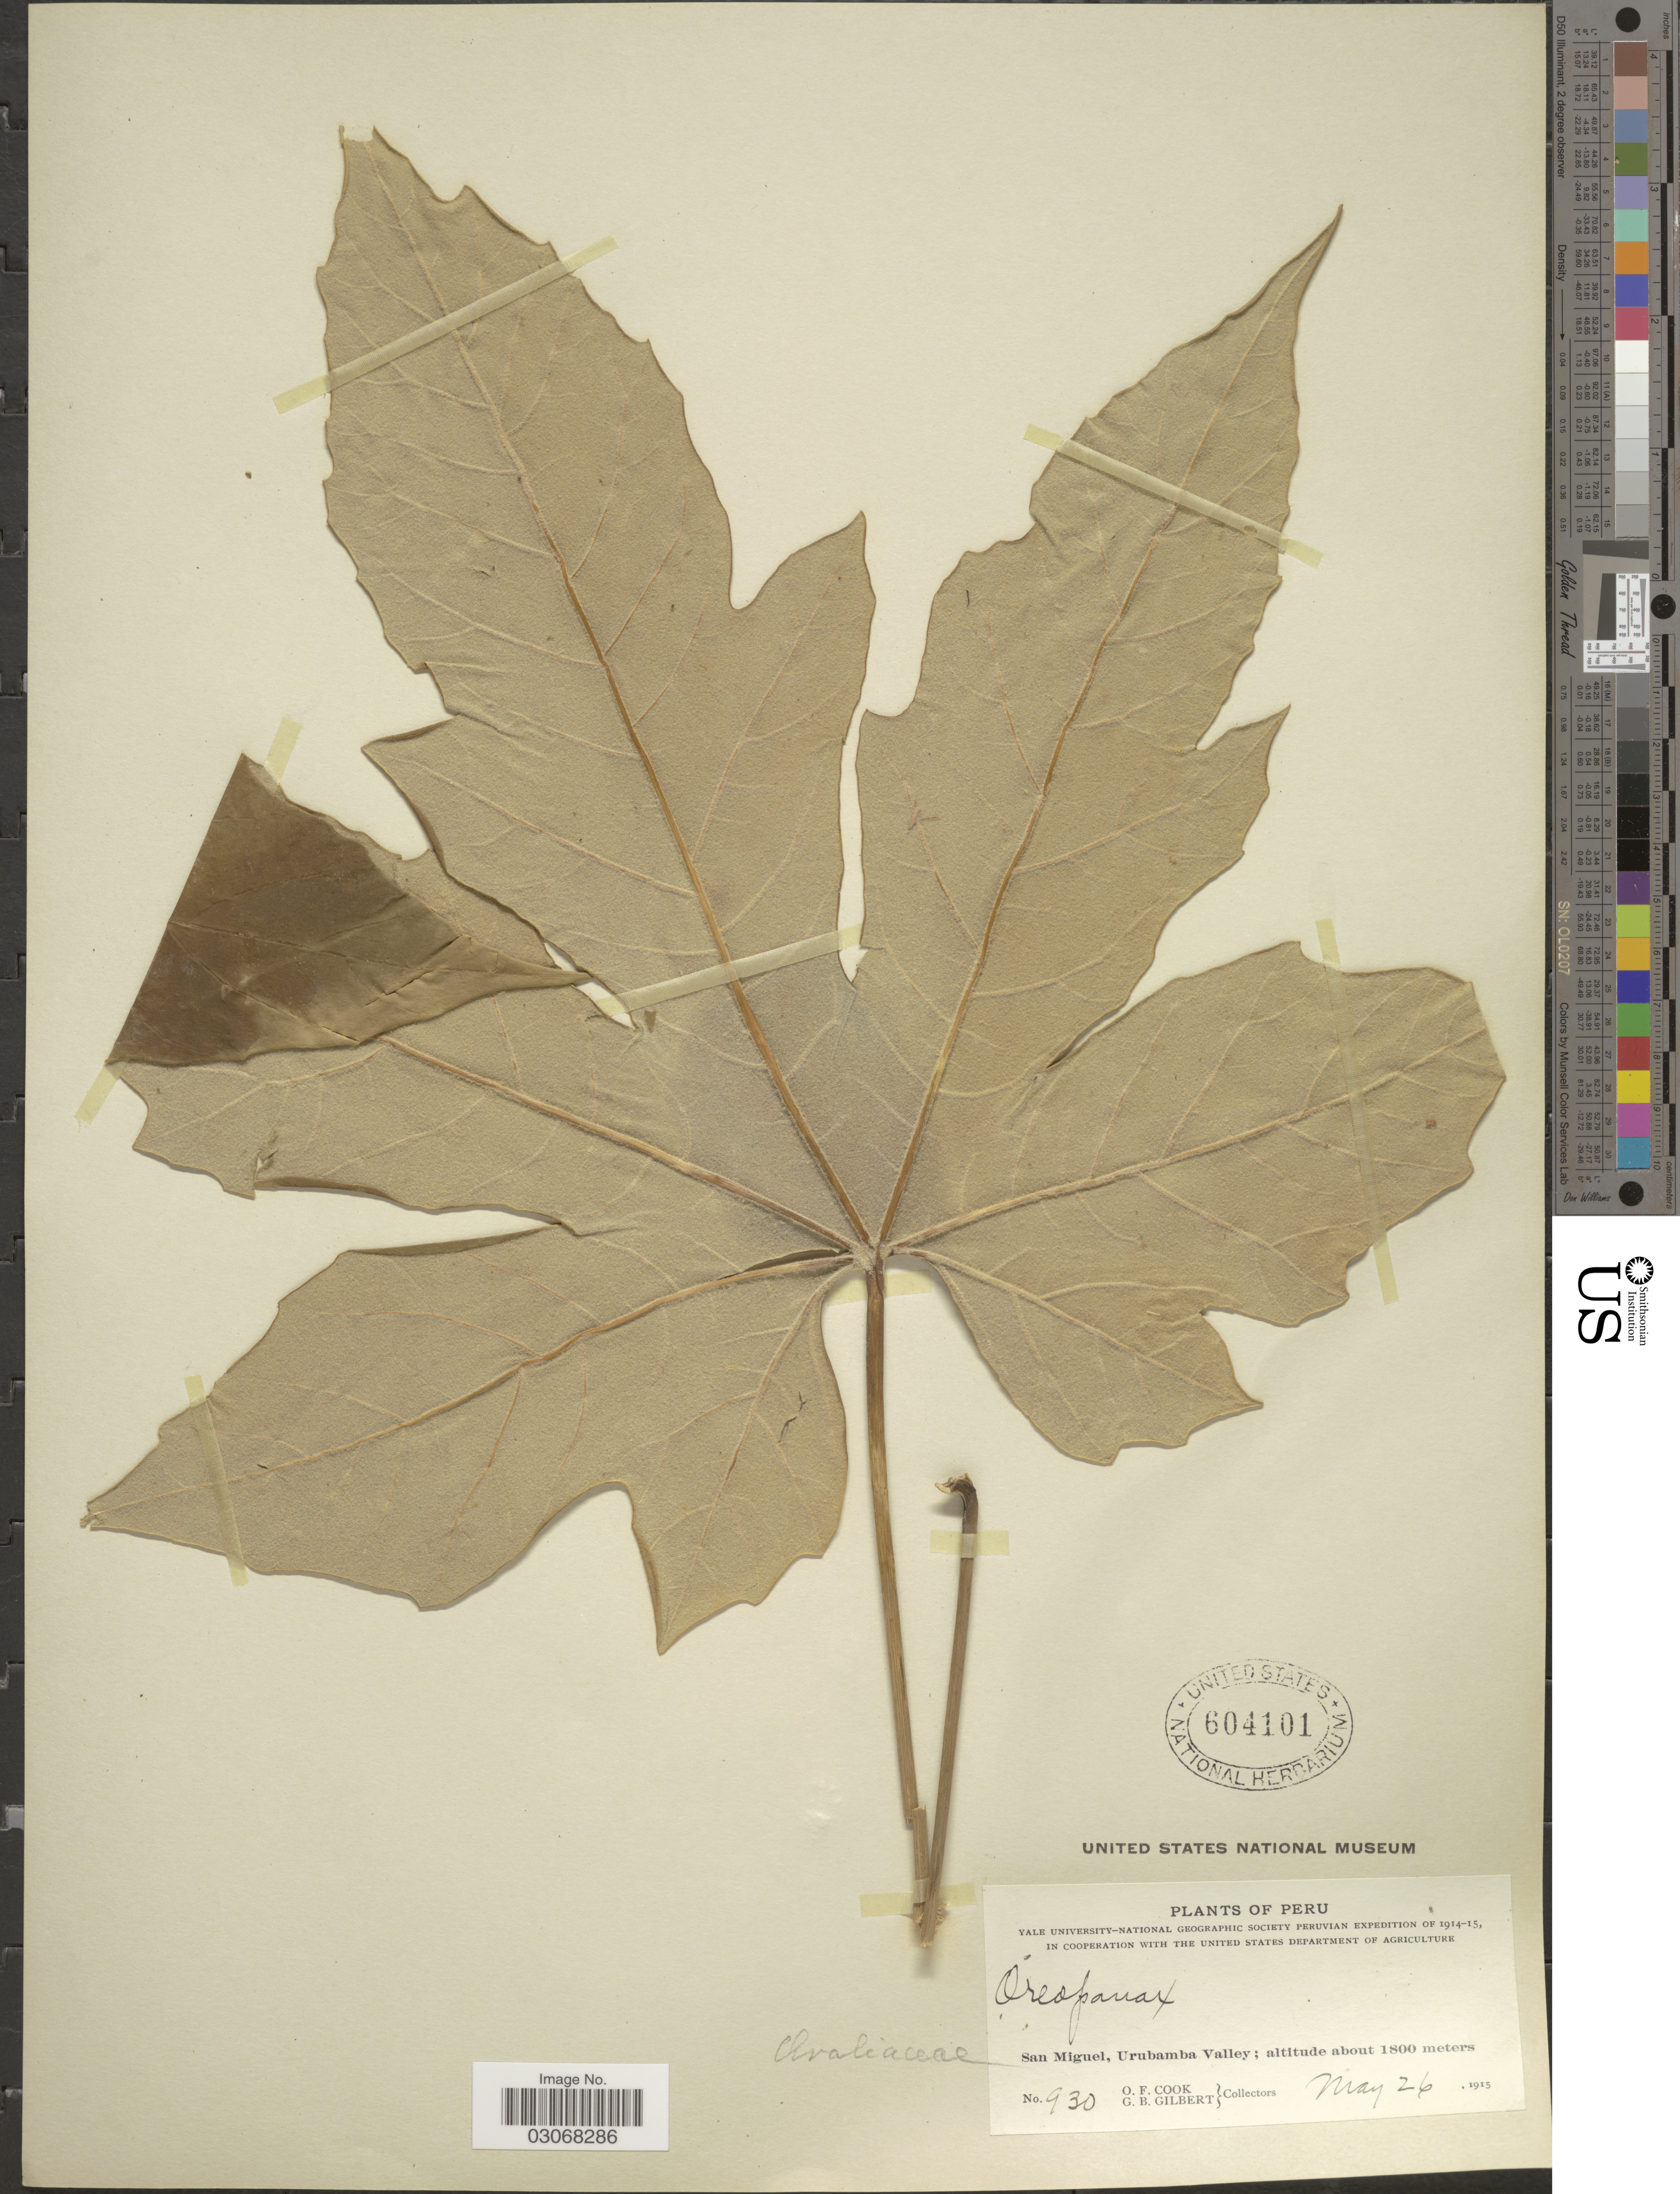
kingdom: Plantae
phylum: Tracheophyta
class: Magnoliopsida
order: Apiales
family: Araliaceae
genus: Oreopanax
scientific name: Oreopanax sp.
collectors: O. F. Cook & G. B. Gilbert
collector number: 930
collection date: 1915-05-26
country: Peru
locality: San Miguel, Urubamba Valley.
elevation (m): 1800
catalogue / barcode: US 604101